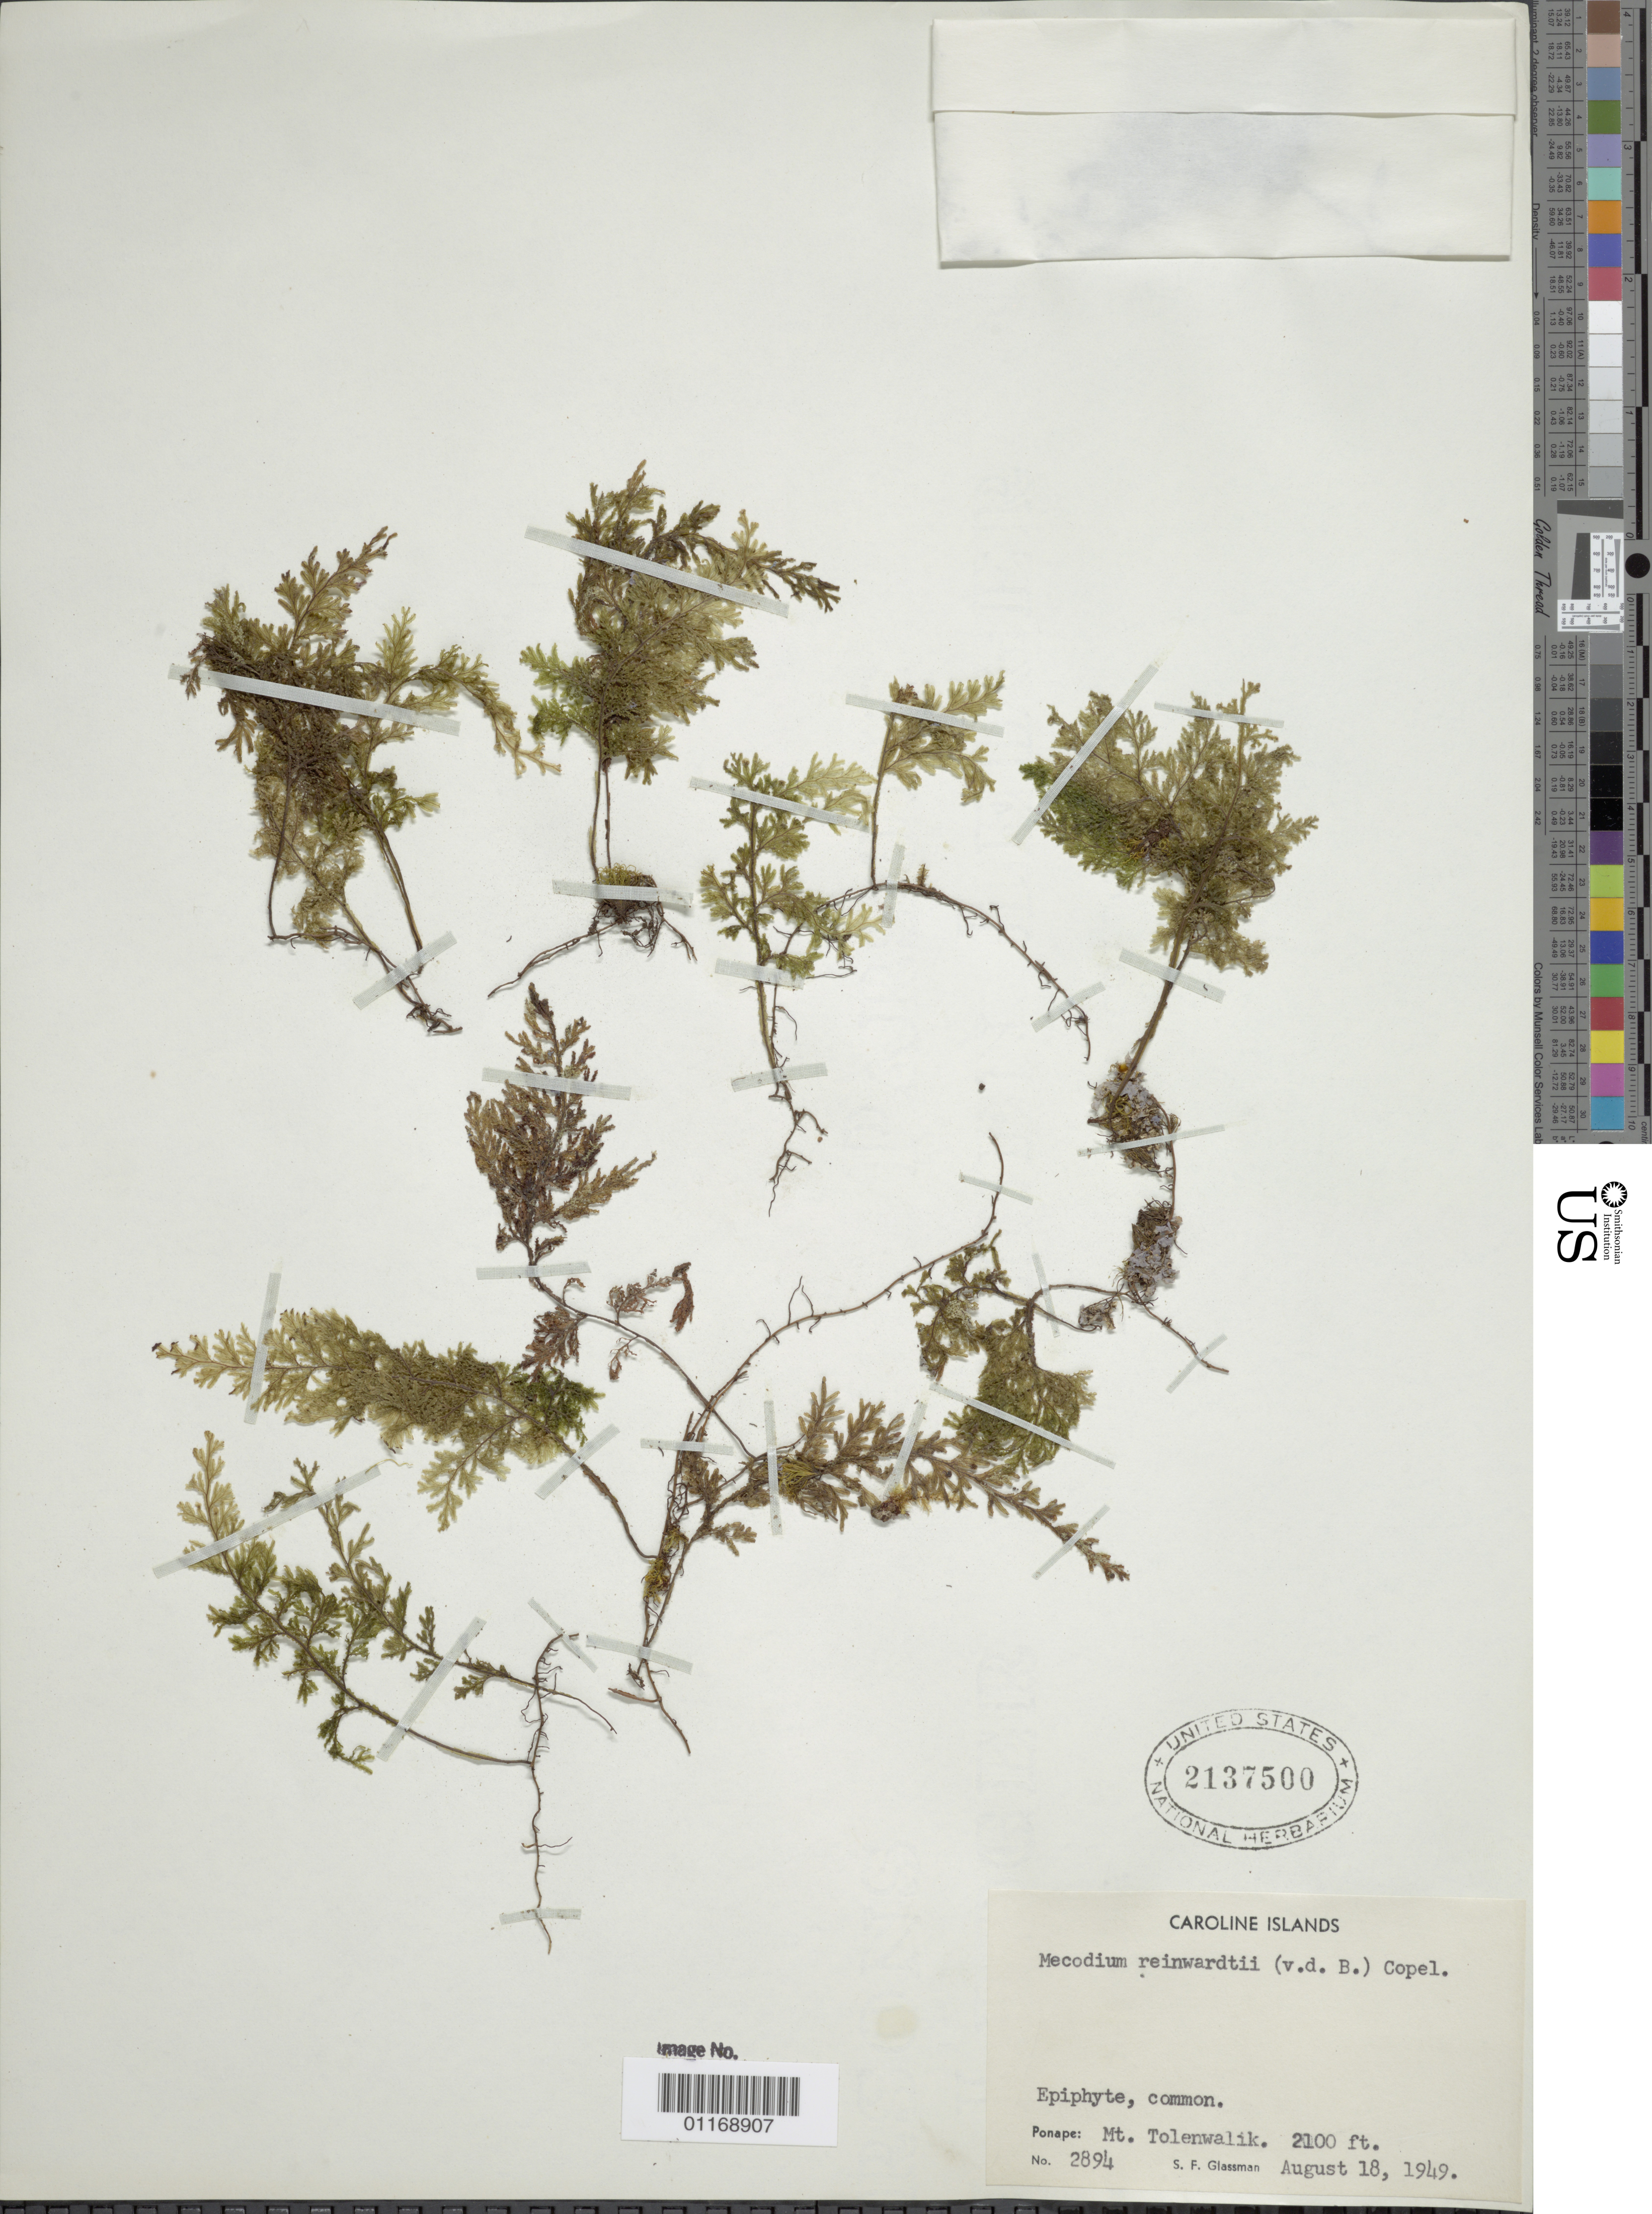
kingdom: Plantae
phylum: Tracheophyta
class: Polypodiopsida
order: Hymenophyllales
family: Hymenophyllaceae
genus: Hymenophyllum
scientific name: Hymenophyllum reinwardtii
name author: Bosch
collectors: S. F. Glassman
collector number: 2894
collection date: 1949-08-18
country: Micronesia, Federated States of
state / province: Pohnpei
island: Pohnpei [Ponape]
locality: Mt. Tolokatar (see Notes tab)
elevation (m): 747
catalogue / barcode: US 2137500